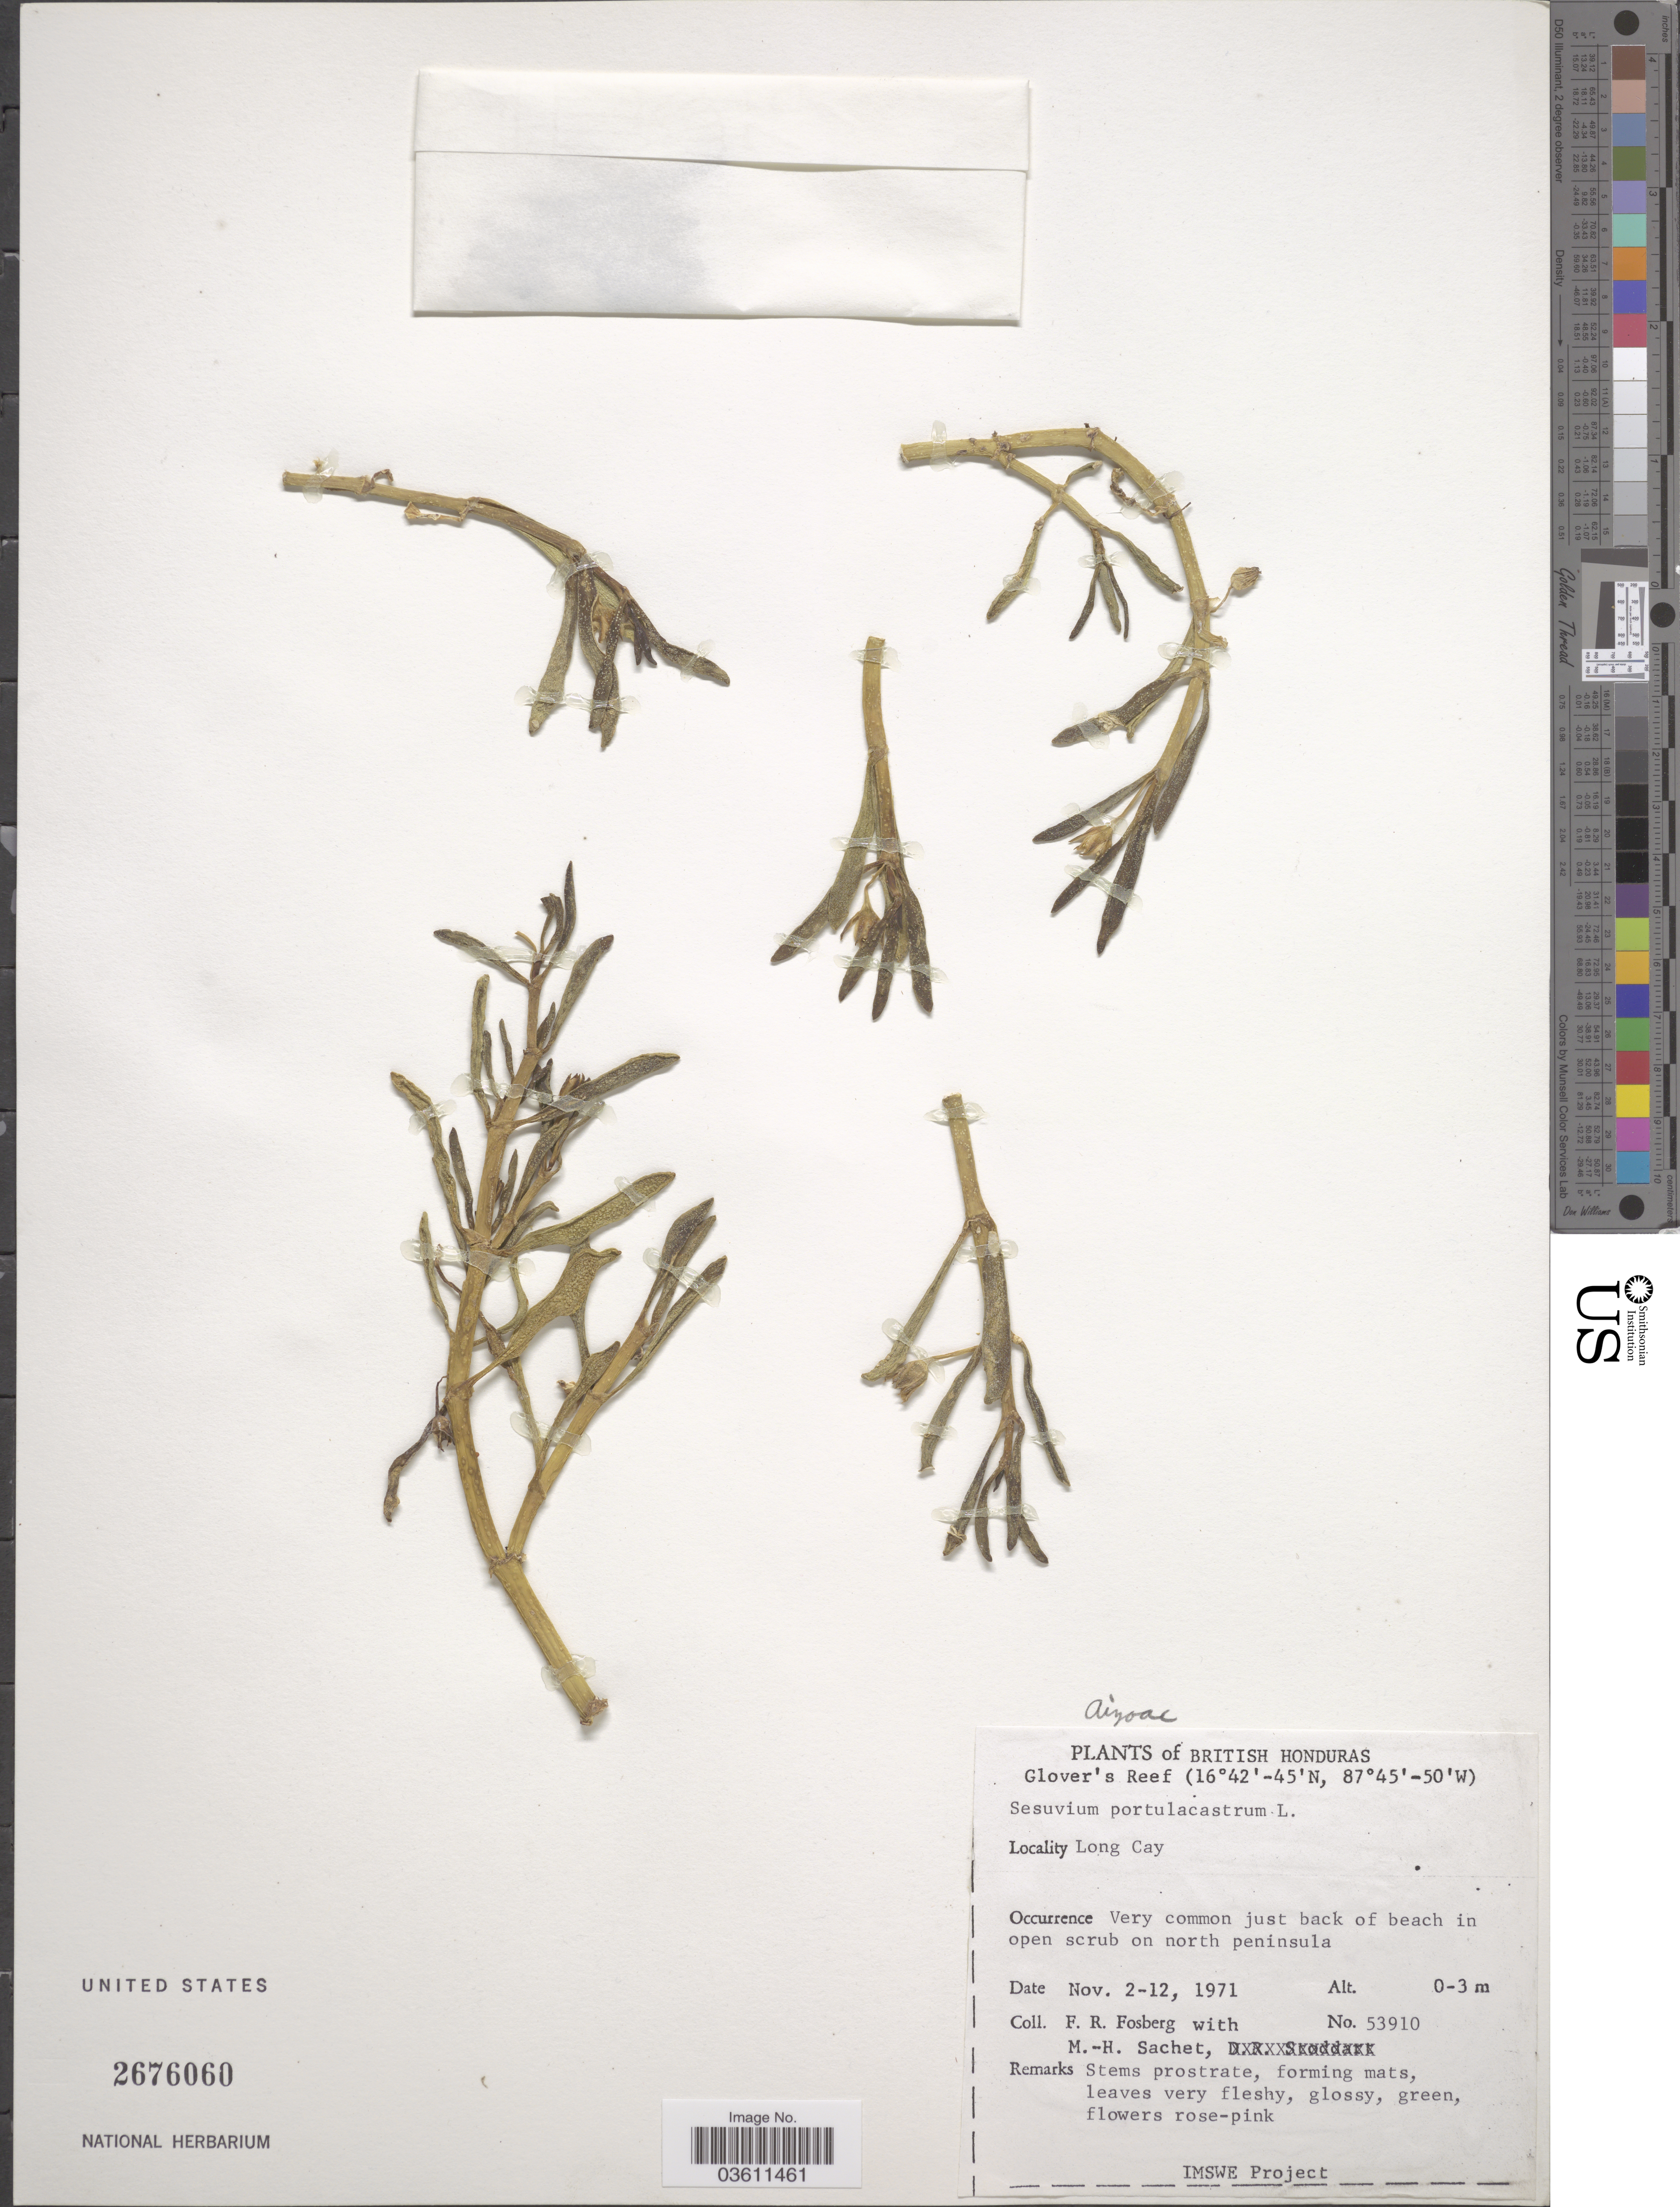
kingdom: Plantae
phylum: Tracheophyta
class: Magnoliopsida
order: Caryophyllales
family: Aizoaceae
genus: Sesuvium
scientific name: Sesuvium portulacastrum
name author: (L.) L.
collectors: F. R. Fosberg & M.-H. Sachet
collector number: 53910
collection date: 1971-11-02/1971-11-12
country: Belize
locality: British Honduras. Long Cay.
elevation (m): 0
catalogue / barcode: US 2676060